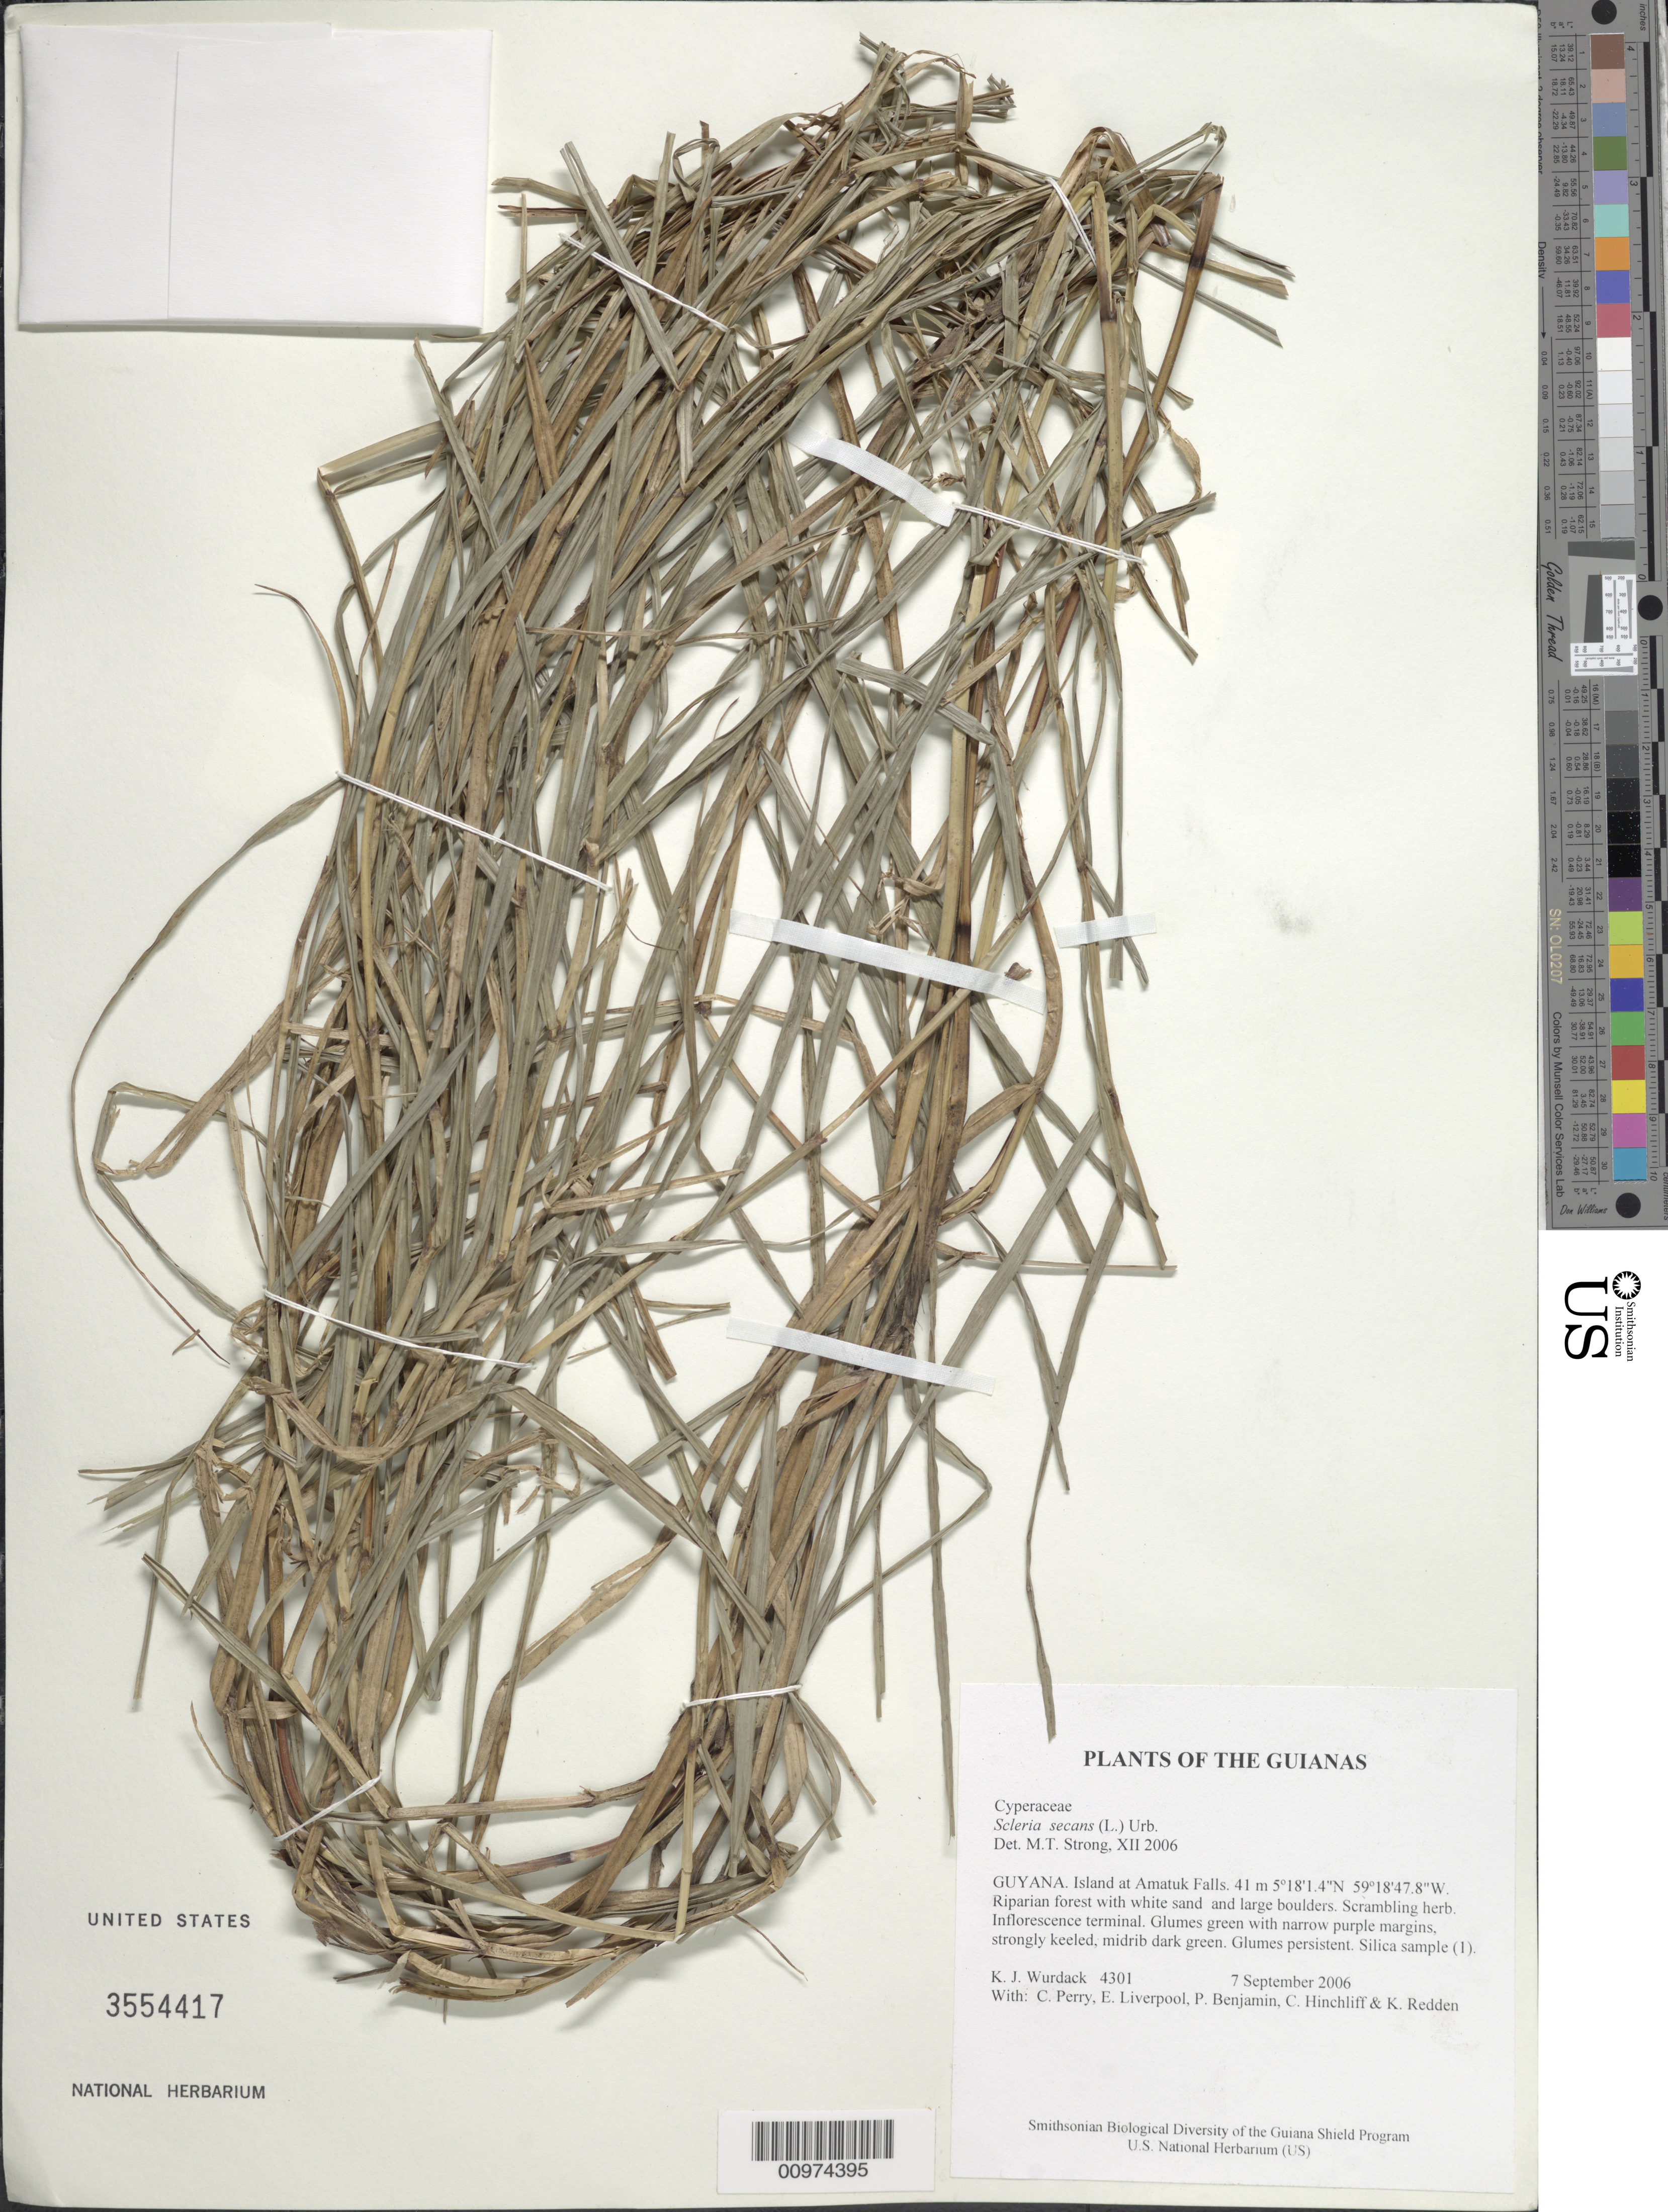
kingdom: Plantae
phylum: Tracheophyta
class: Liliopsida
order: Poales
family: Cyperaceae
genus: Scleria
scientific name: Scleria secans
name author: (L.) Urb.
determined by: Strong, M. T., (US), Smithsonian Institution - National Museum of Natural History (UNITED STATES)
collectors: K. Wurdack, C. Perry, E. Liverpool, P. Benjamin, C. E. Hinchliff & K. M. Redden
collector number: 4301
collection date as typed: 7 September 2006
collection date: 2006-09-07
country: Guyana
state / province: Potaro-Siparuni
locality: Island at Amatuk Falls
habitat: Riparian forest with white sand and large boulders.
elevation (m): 41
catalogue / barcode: US 3554417